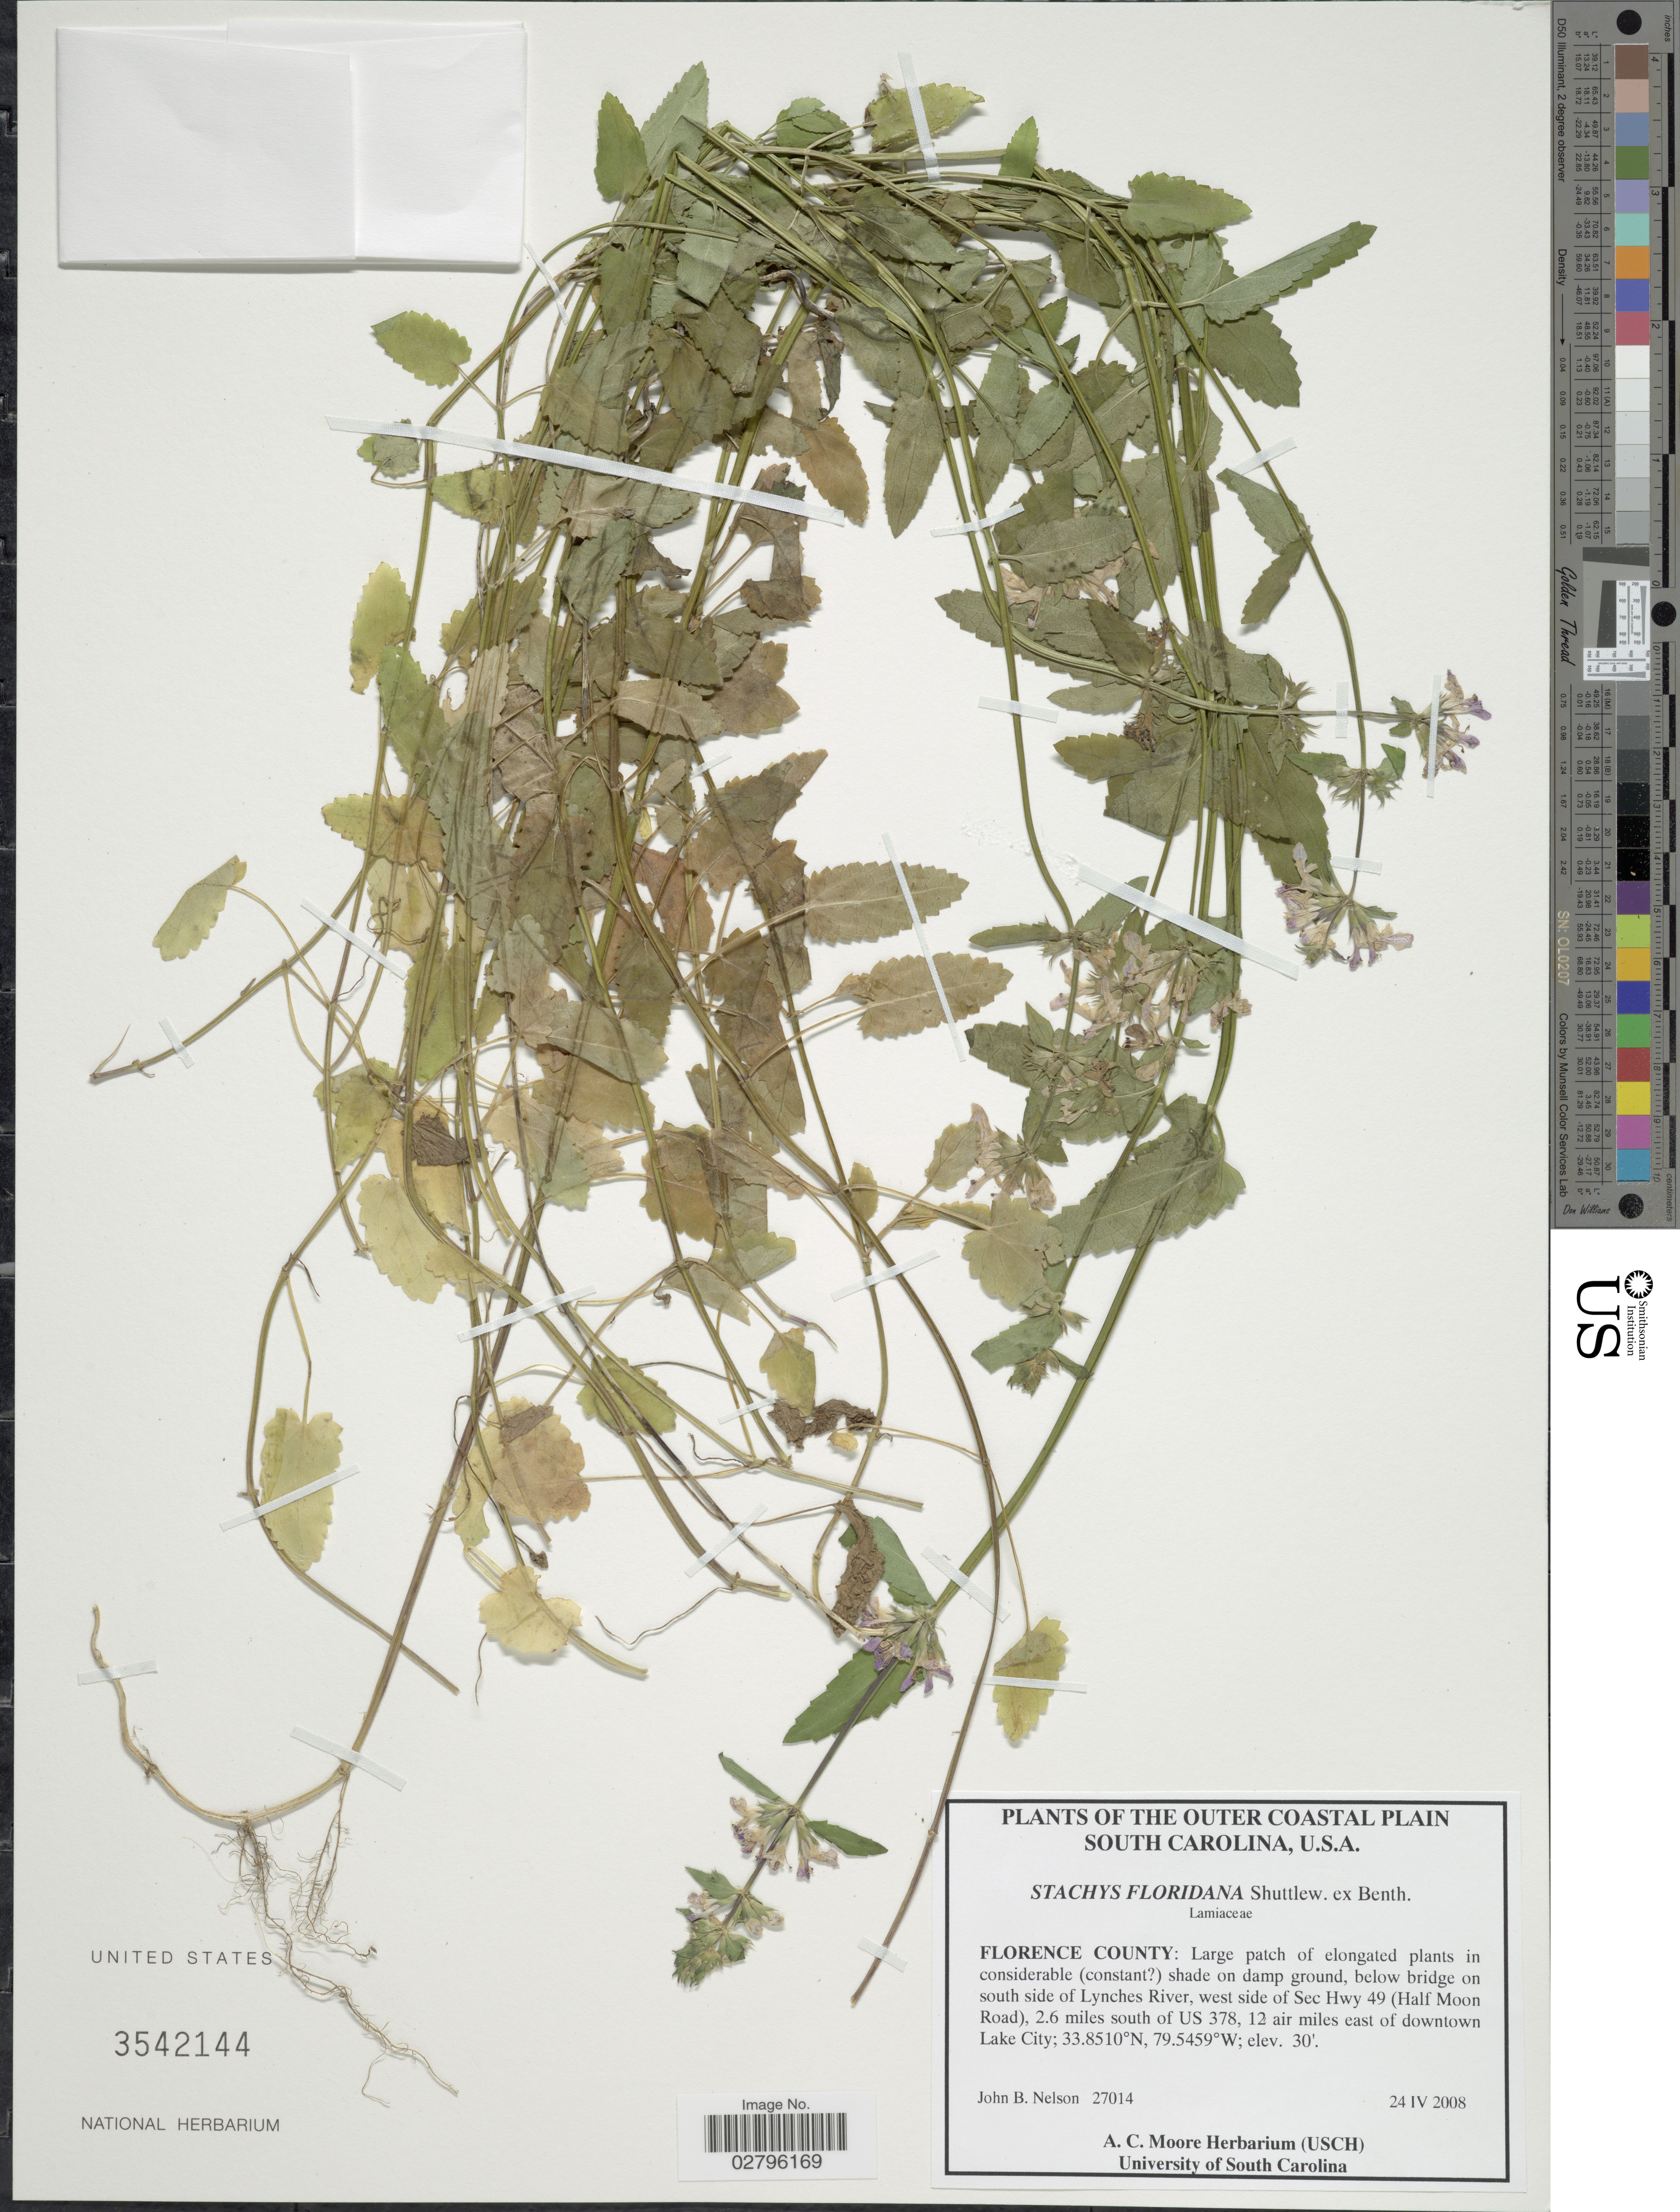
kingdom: Plantae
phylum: Tracheophyta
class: Magnoliopsida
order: Lamiales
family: Lamiaceae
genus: Stachys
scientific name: Stachys floridana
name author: Shuttlew. ex Benth.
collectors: J. B. Nelson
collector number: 27014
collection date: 2008-04-24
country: United States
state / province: South Carolina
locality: Outer Coastal Plain. Florence County: Large patch of elongated plants in considerable (constant [unsure placement]) shade on damp ground, below bridge on south side of Lynches River, west side of Sec Hwy 49 (Half Moon Road), 2.6 miles south of US 378, 12 air miles east of downtown Lake City.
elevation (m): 9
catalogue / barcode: US 3542144